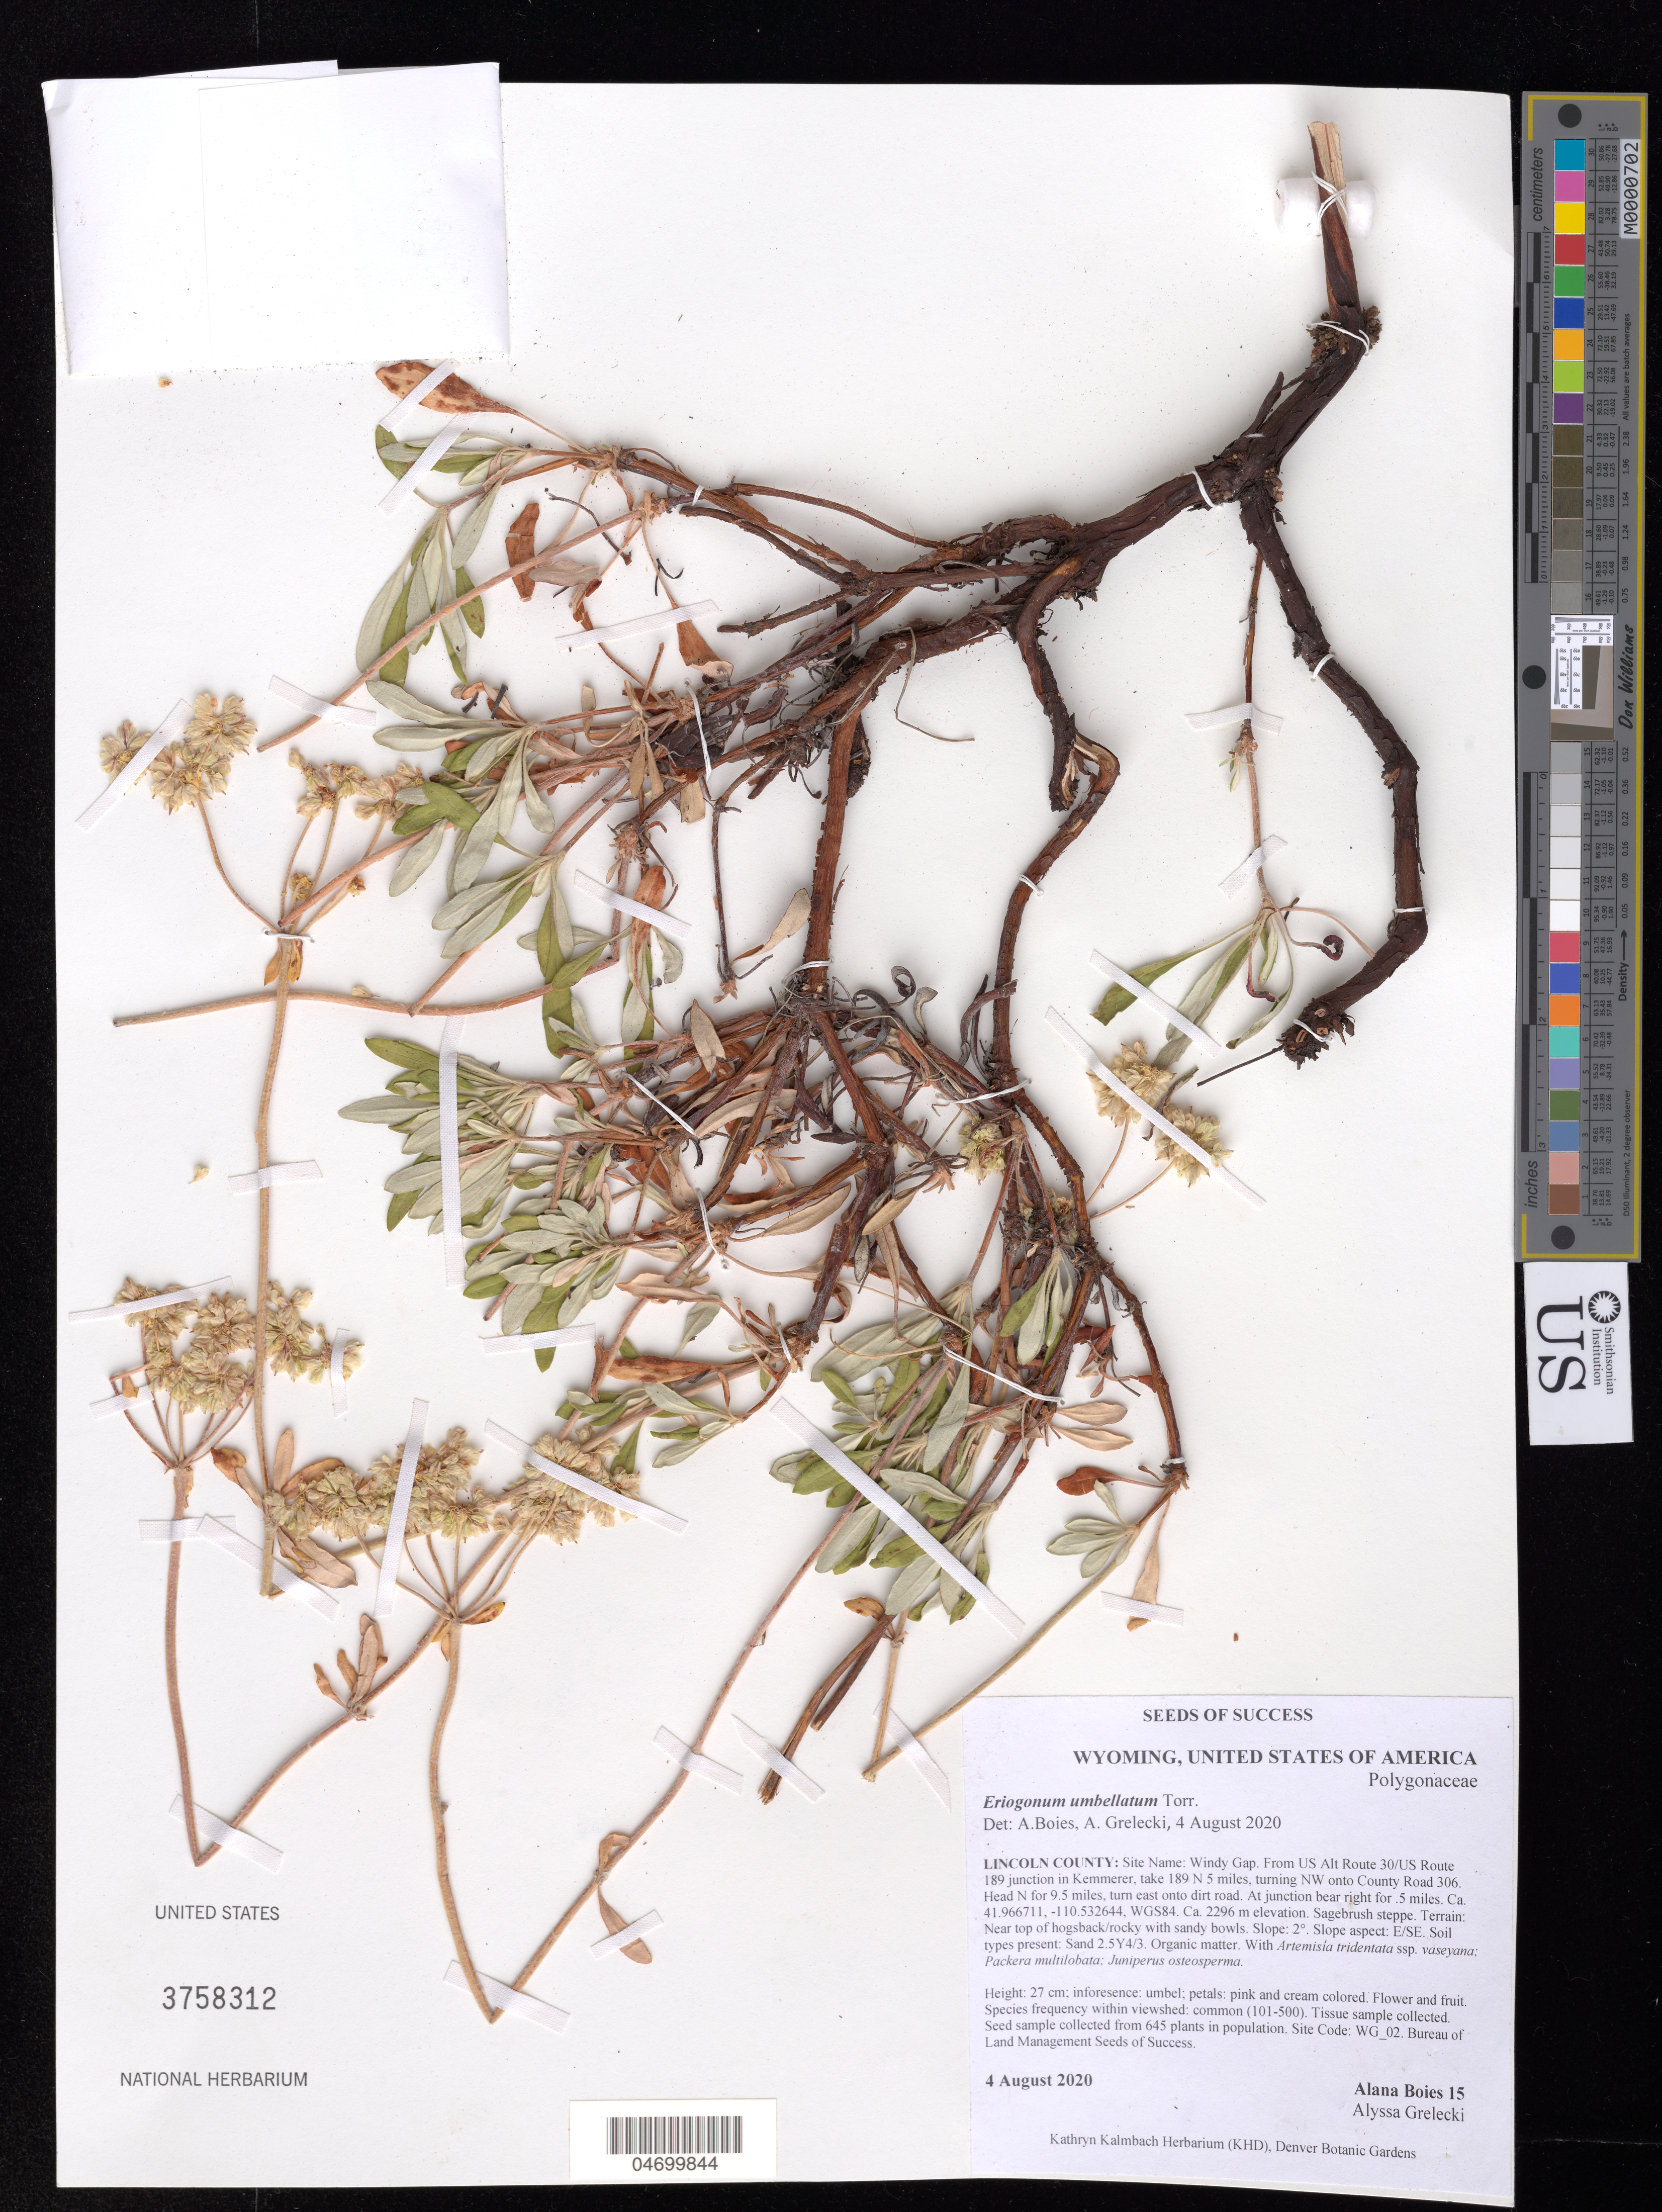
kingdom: Plantae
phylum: Tracheophyta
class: Magnoliopsida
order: Caryophyllales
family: Polygonaceae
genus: Eriogonum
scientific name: Eriogonum umbellatum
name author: Torr.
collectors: A. Boies & A. Grelecki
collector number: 15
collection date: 2020-08-04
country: United States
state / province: Wyoming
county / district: Lincoln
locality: Windy Gap.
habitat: Sagebrush steppe. With Artemisia tridentata, Packeria multilobata, Juniperus osteosperma.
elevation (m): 700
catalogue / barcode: US 3758312